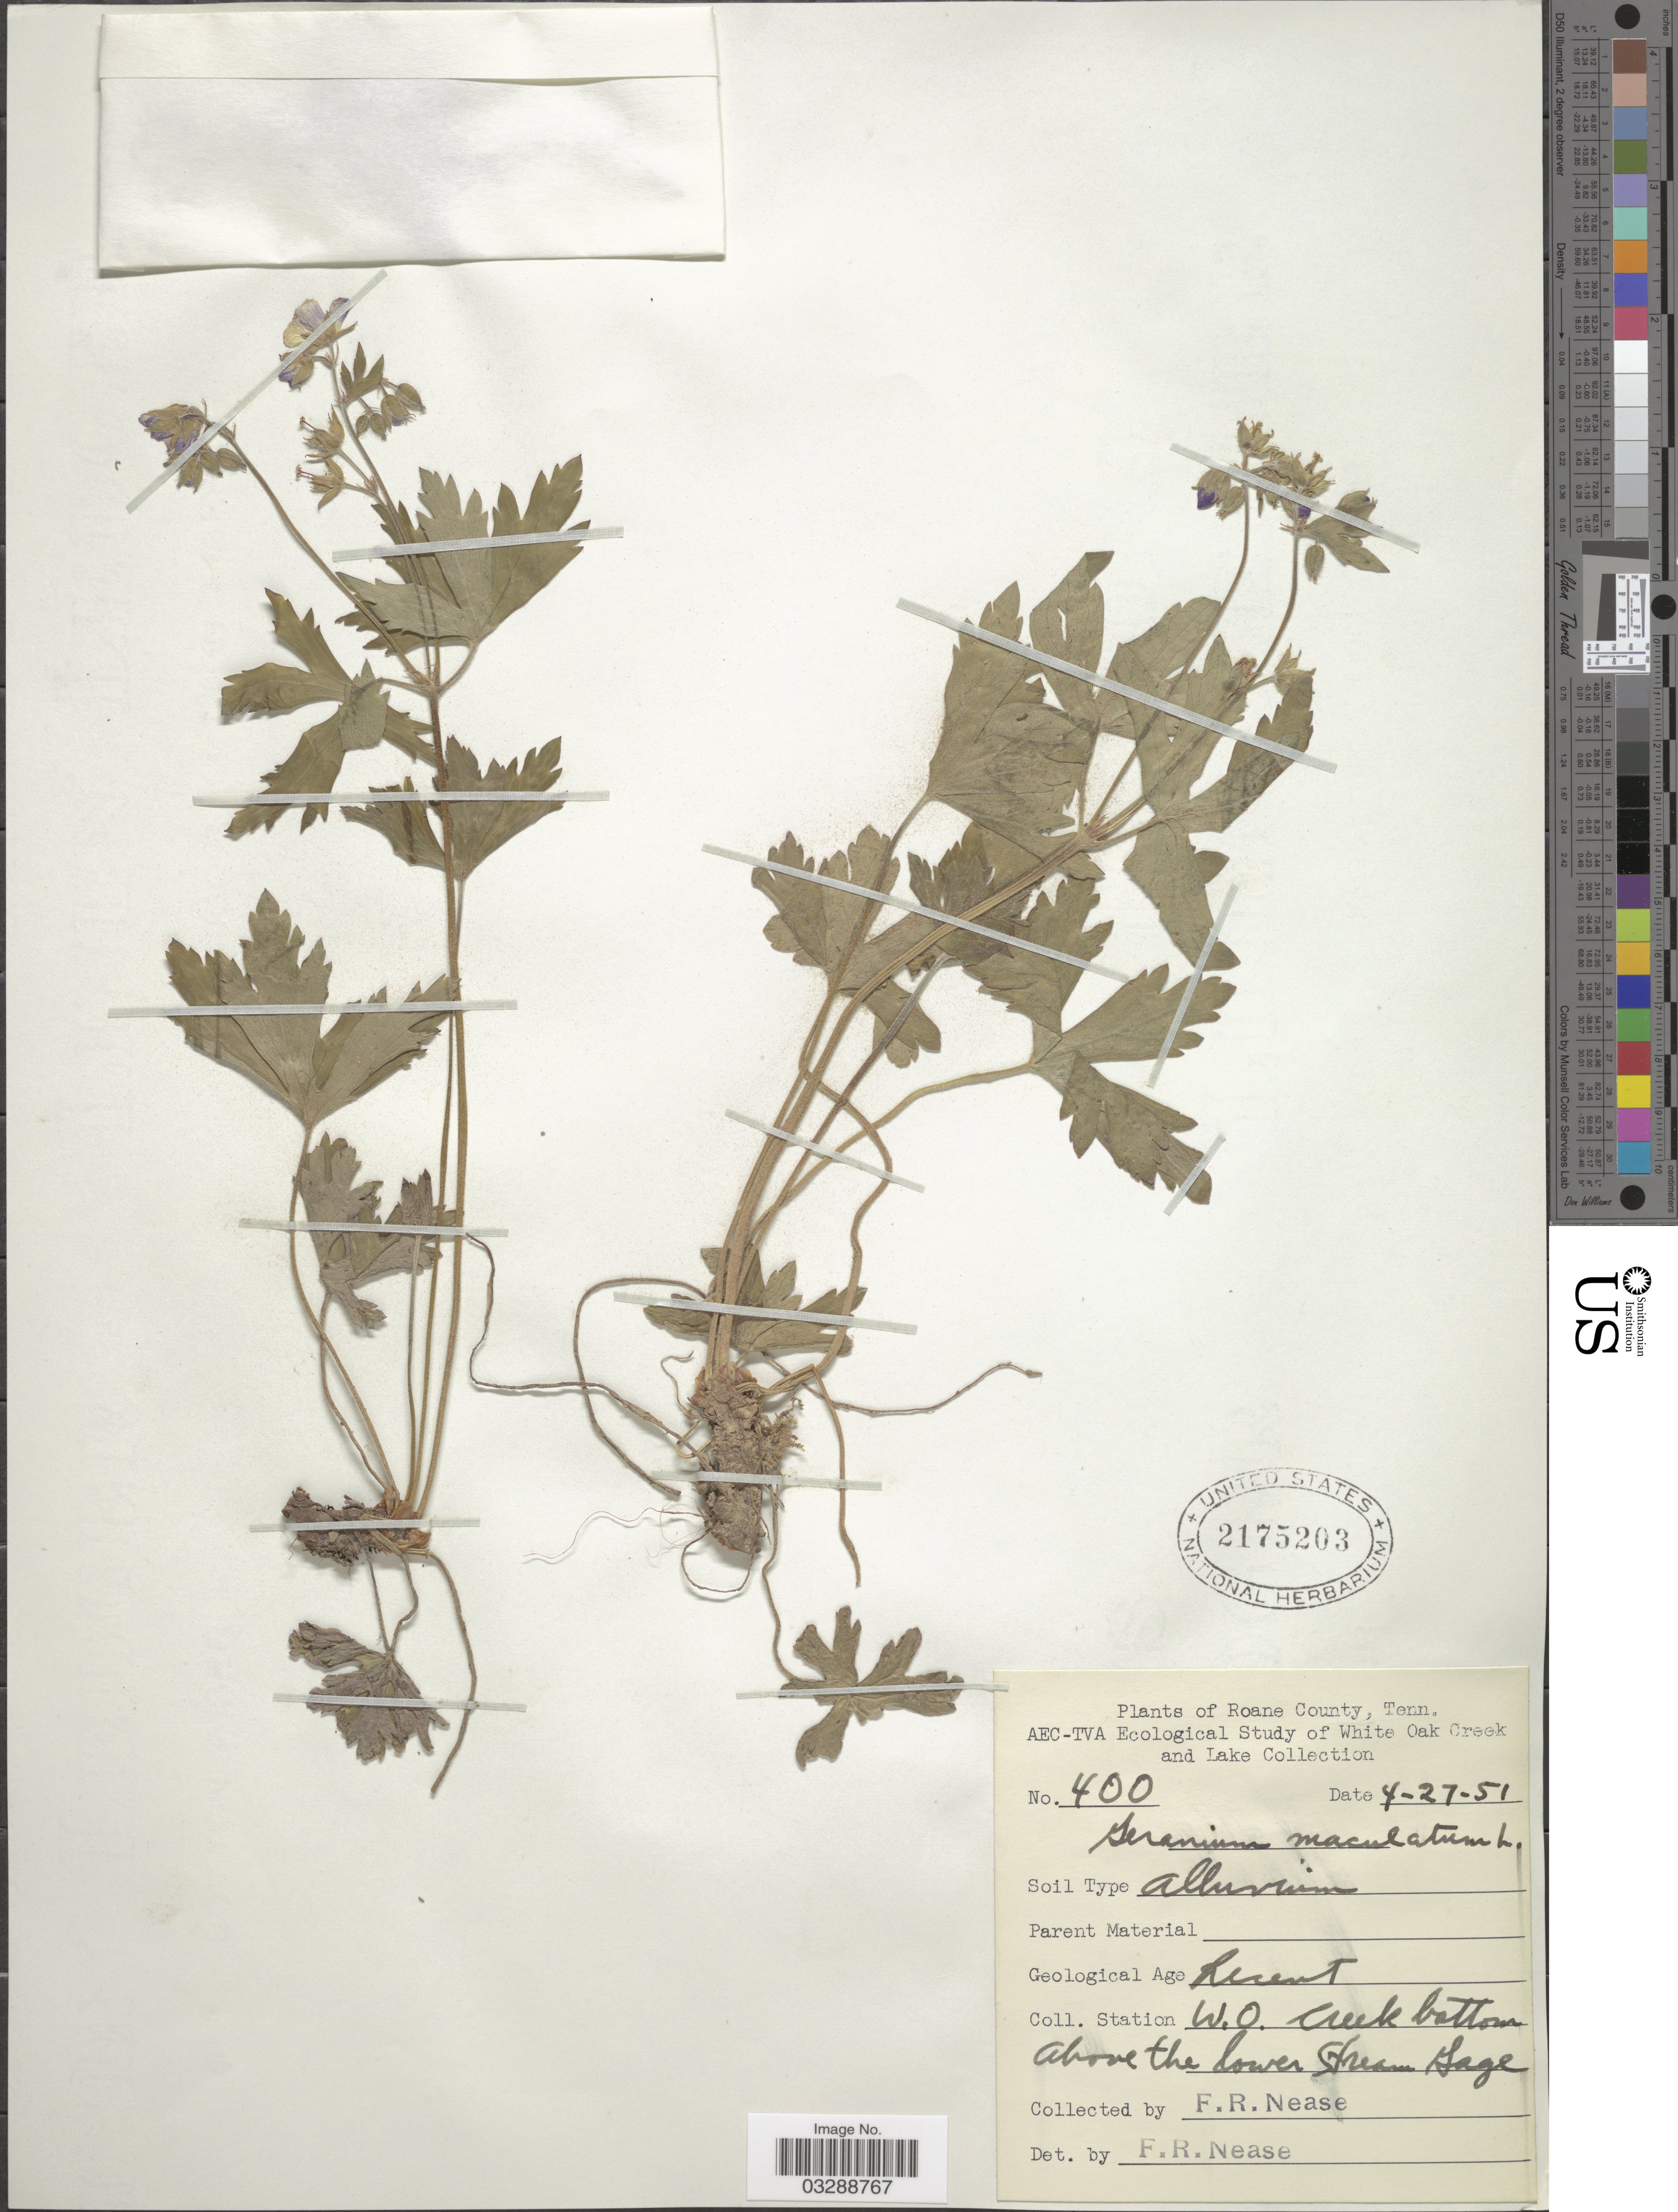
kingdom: Plantae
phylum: Tracheophyta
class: Magnoliopsida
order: Geraniales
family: Geraniaceae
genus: Geranium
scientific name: Geranium maculatum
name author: L.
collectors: F. Nease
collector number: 400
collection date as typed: Transcribed d/m/y: 27/4/51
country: United States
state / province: Tennessee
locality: Roane County, Station W.O. Creek bottom above the lower Stream Gage.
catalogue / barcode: US 2175203